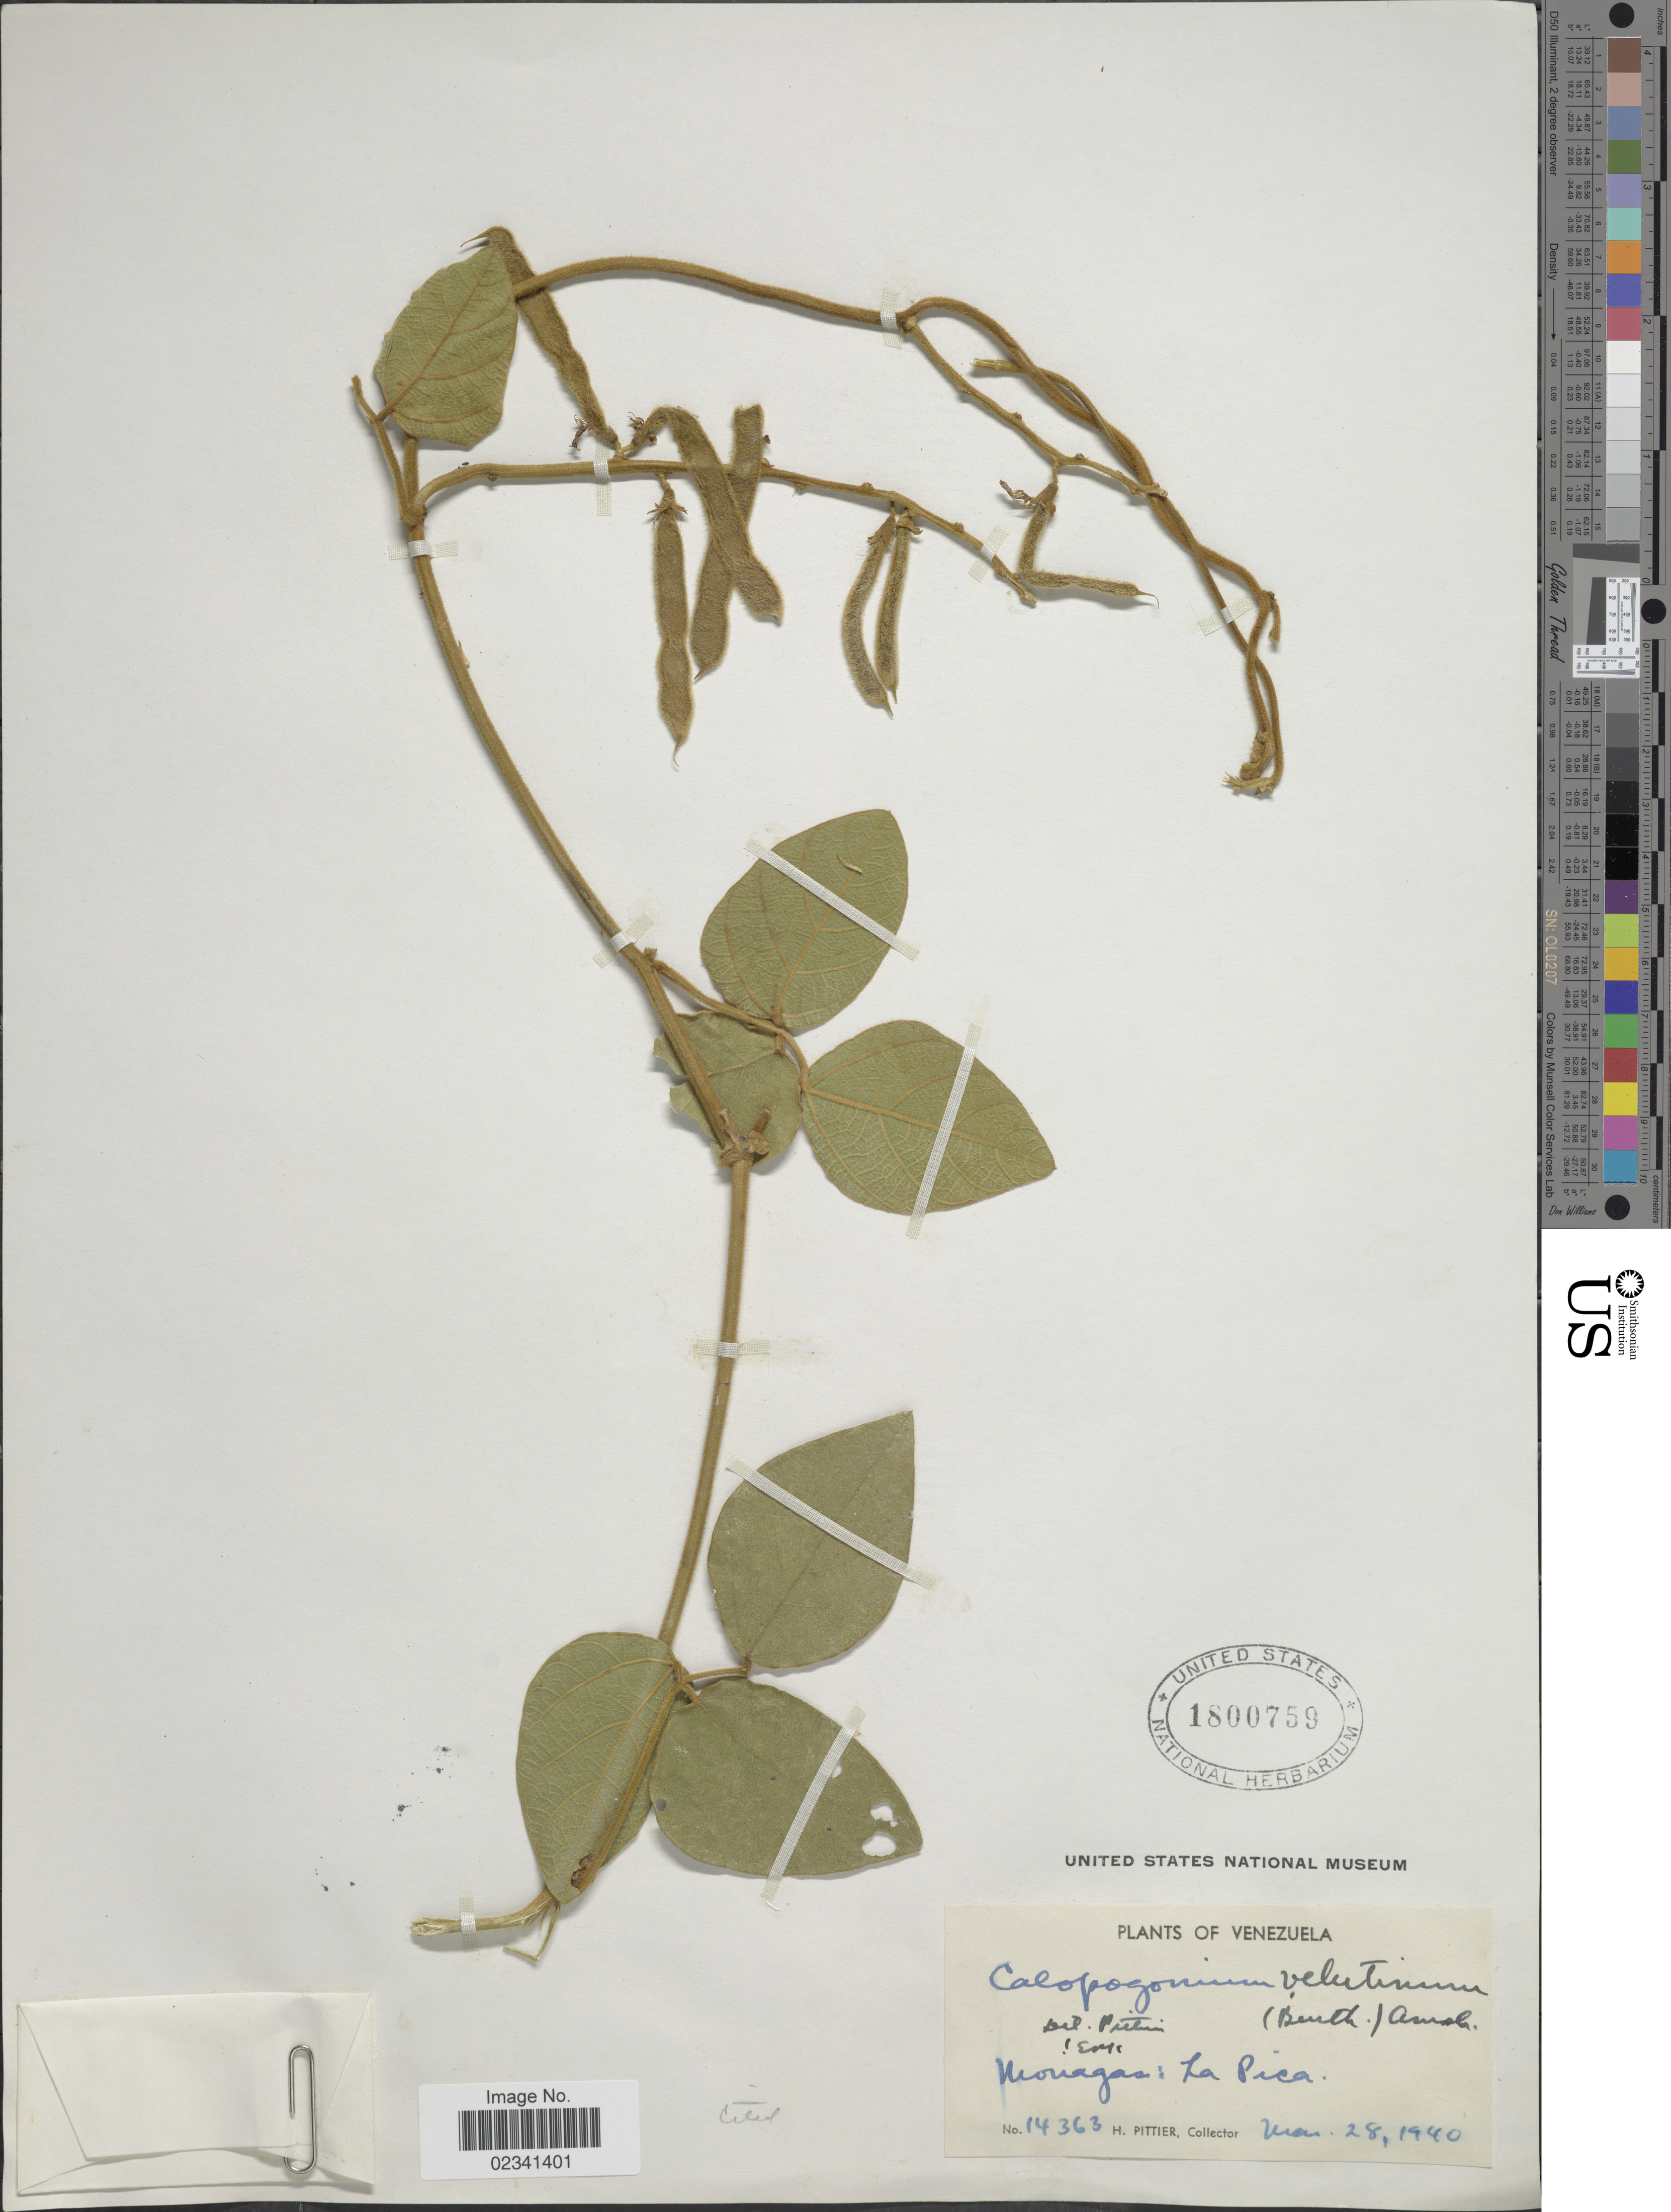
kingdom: Plantae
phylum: Tracheophyta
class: Magnoliopsida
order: Fabales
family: Fabaceae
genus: Calopogonium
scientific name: Calopogonium velutinum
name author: (Benth.) Amshoff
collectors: H. F. Pittier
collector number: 14363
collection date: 1940-03-28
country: Venezuela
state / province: Monagas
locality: La Pica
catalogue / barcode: US 1800759